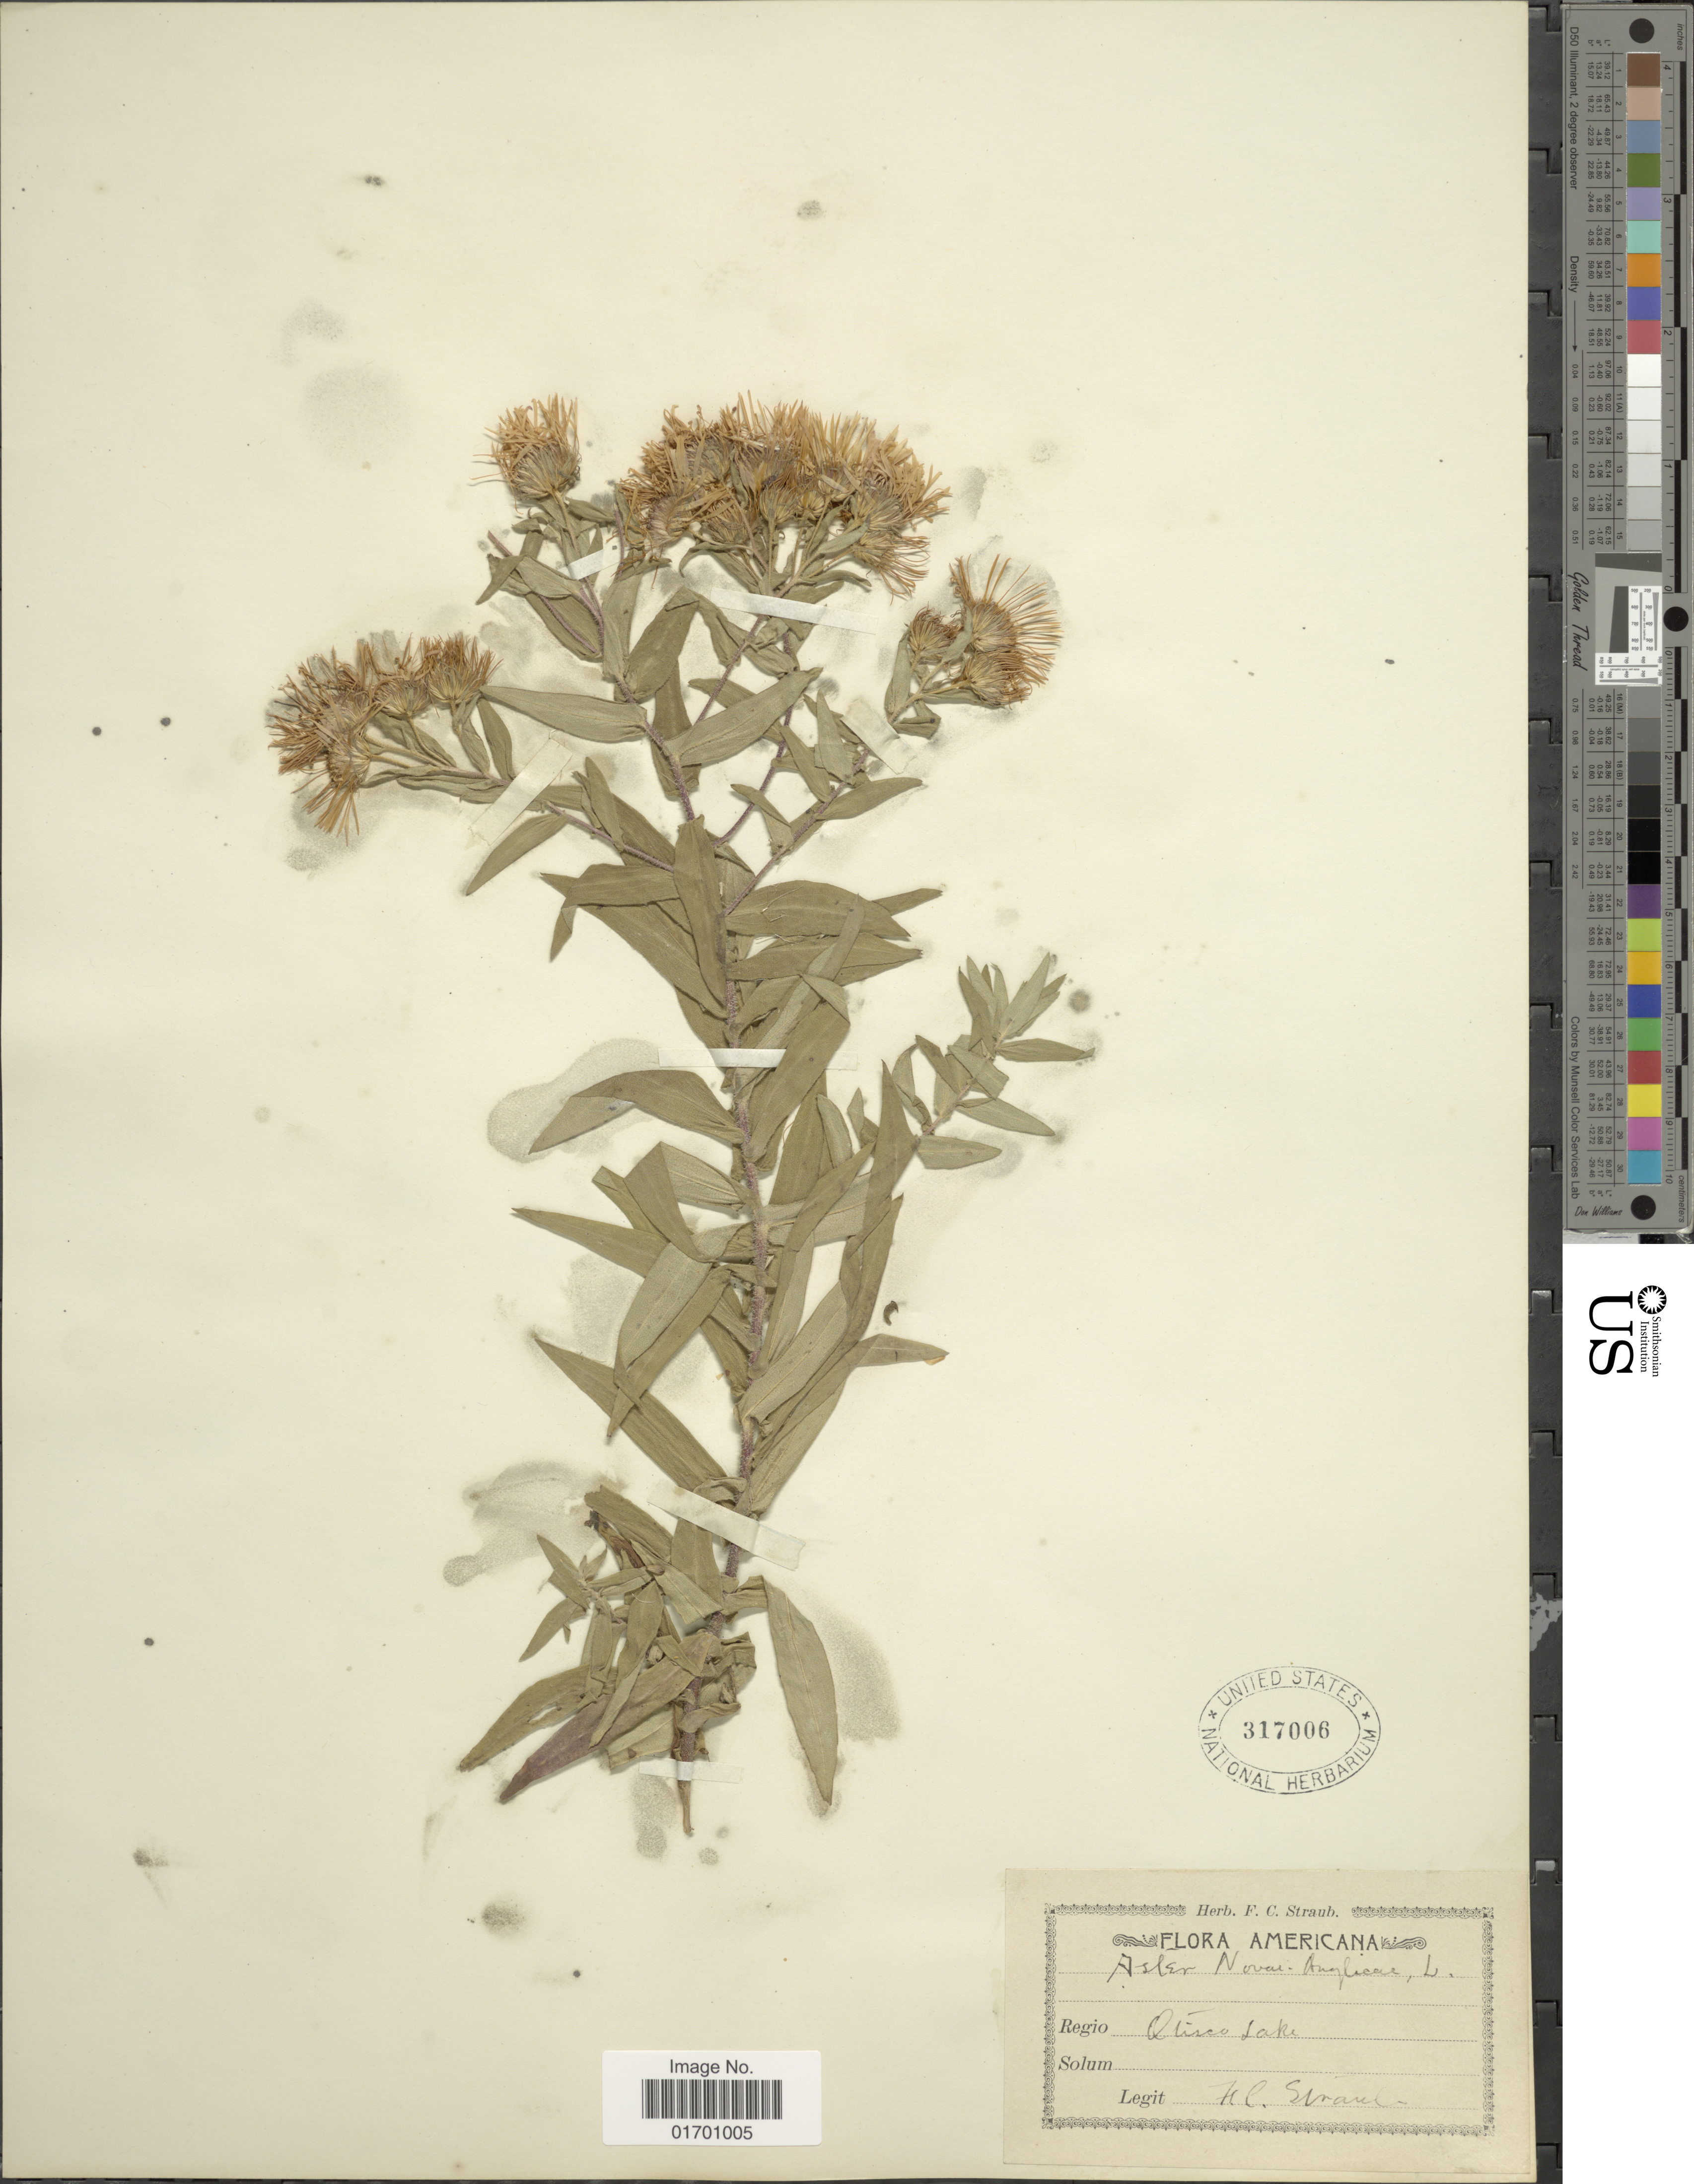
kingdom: Plantae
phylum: Tracheophyta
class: Magnoliopsida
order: Asterales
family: Asteraceae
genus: Symphyotrichum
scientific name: Symphyotrichum novae-angliae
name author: (L.) G.L. Nesom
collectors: F. Straub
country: United States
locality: Americana. Otirco Lake.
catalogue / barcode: US 317006